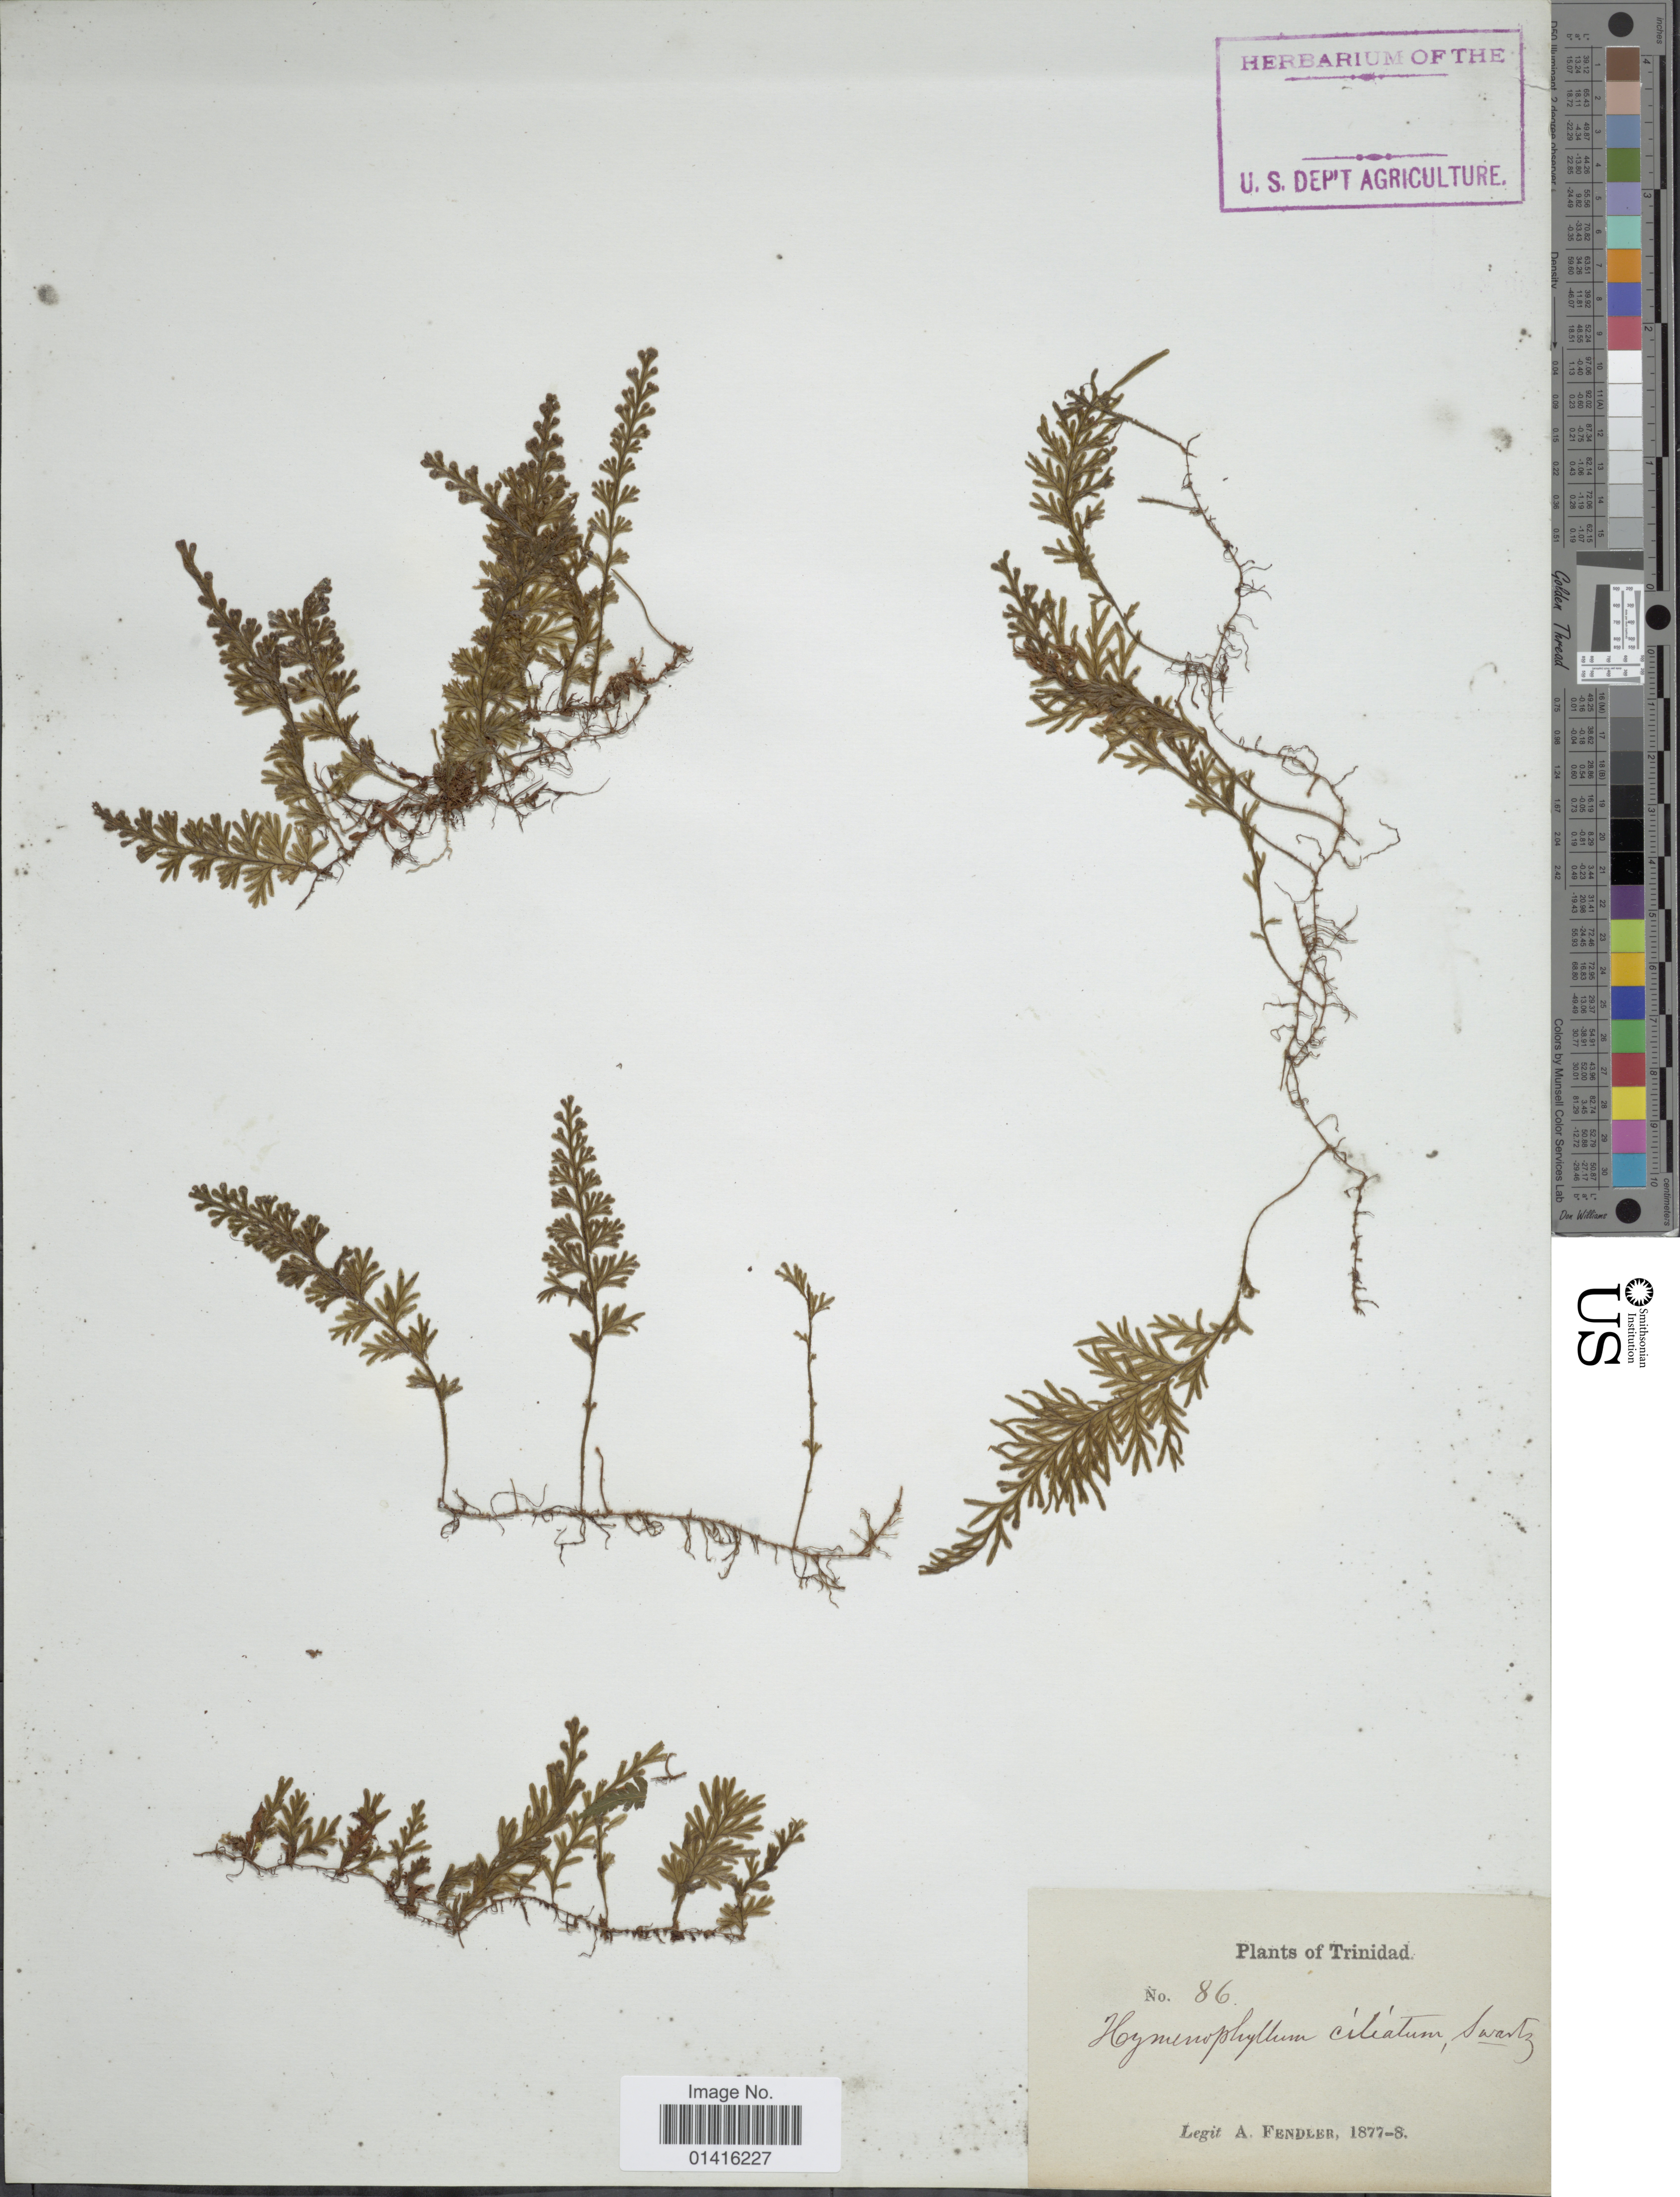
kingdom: Plantae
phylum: Tracheophyta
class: Polypodiopsida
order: Hymenophyllales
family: Hymenophyllaceae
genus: Hymenophyllum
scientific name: Hymenophyllum hirsutum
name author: (L.) Sw.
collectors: A. Fendler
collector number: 86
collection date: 1877/1888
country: Trinidad and Tobago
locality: Trinidad